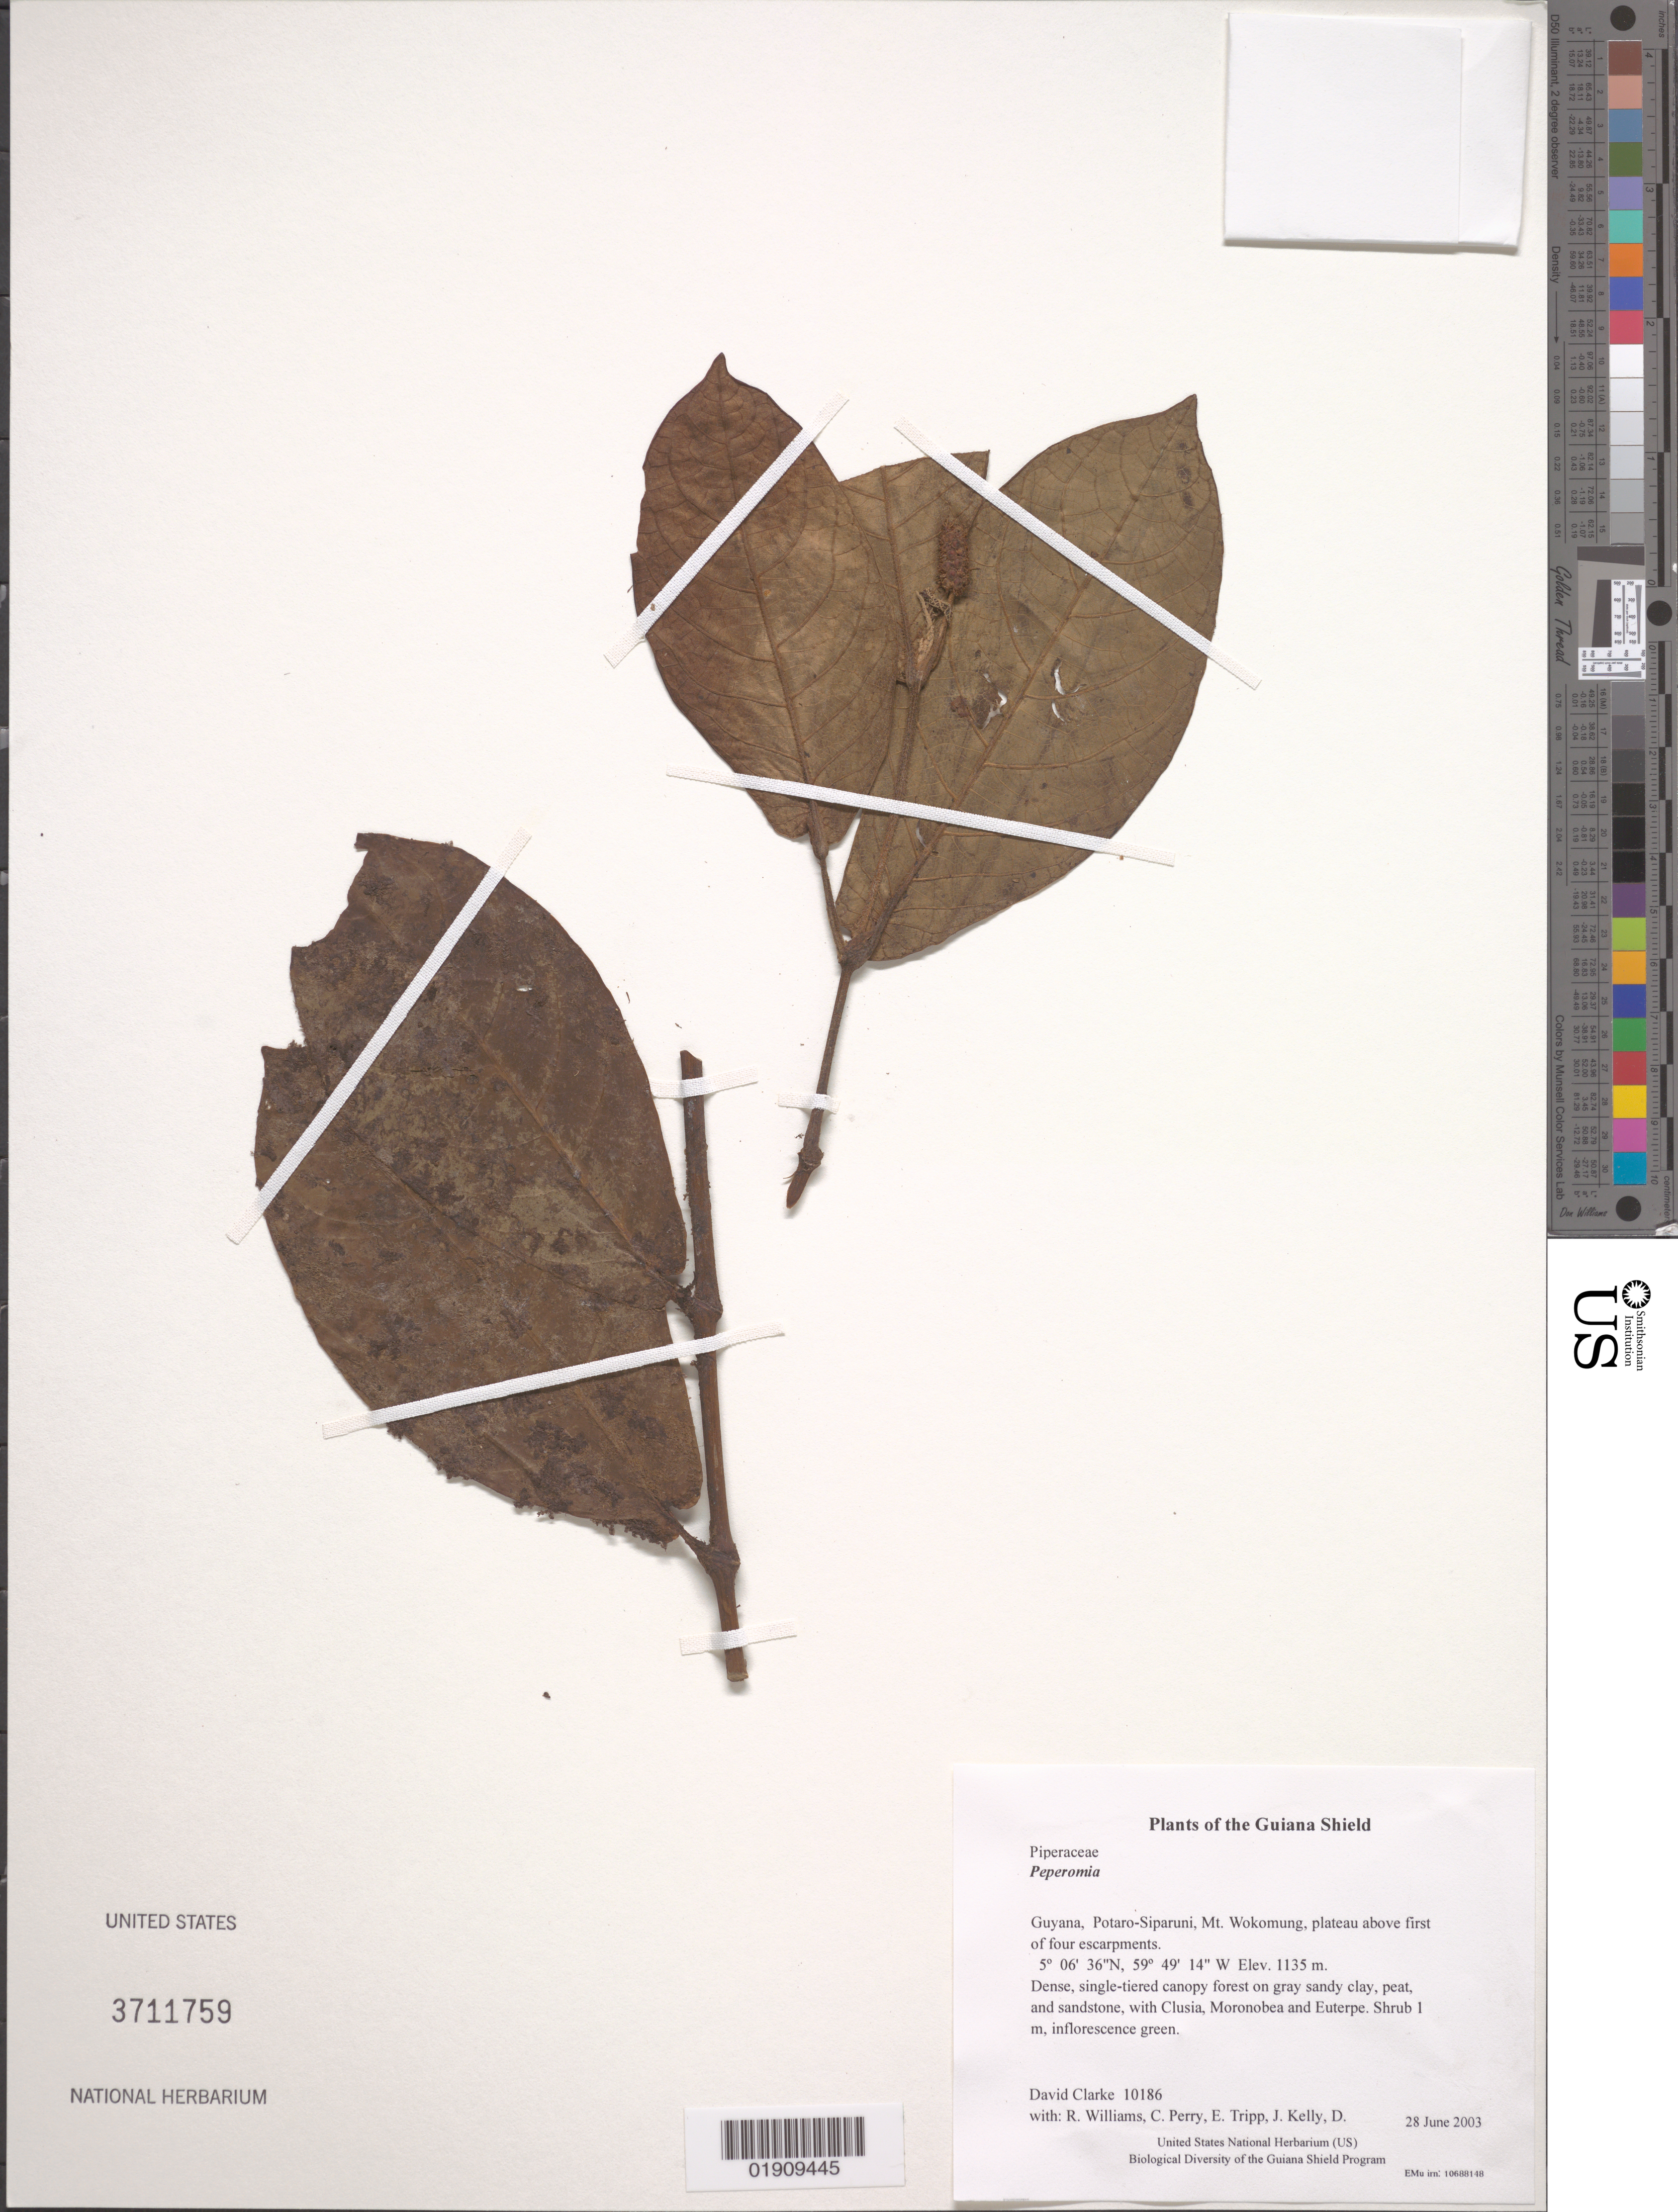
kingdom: Plantae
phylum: Tracheophyta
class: Magnoliopsida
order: Piperales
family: Piperaceae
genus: Piper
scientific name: Piper sp.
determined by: Jiménez, José Estaban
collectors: H. D. Clarke, R. Williams, C. Perry, E. Tripp, J. Kelly, D. Gittens & S. R. Stern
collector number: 10186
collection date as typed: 28 June 2003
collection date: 2003-06-28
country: Guyana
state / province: Potaro-Siparuni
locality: Mt. Wokomung, plateau above first of four escarpments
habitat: Dense, single-tiered canopy forest on gray sandy clay, peat, and sandstone, with Clusia, Moronobea and Euterpe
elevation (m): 1135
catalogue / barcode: US 3711759